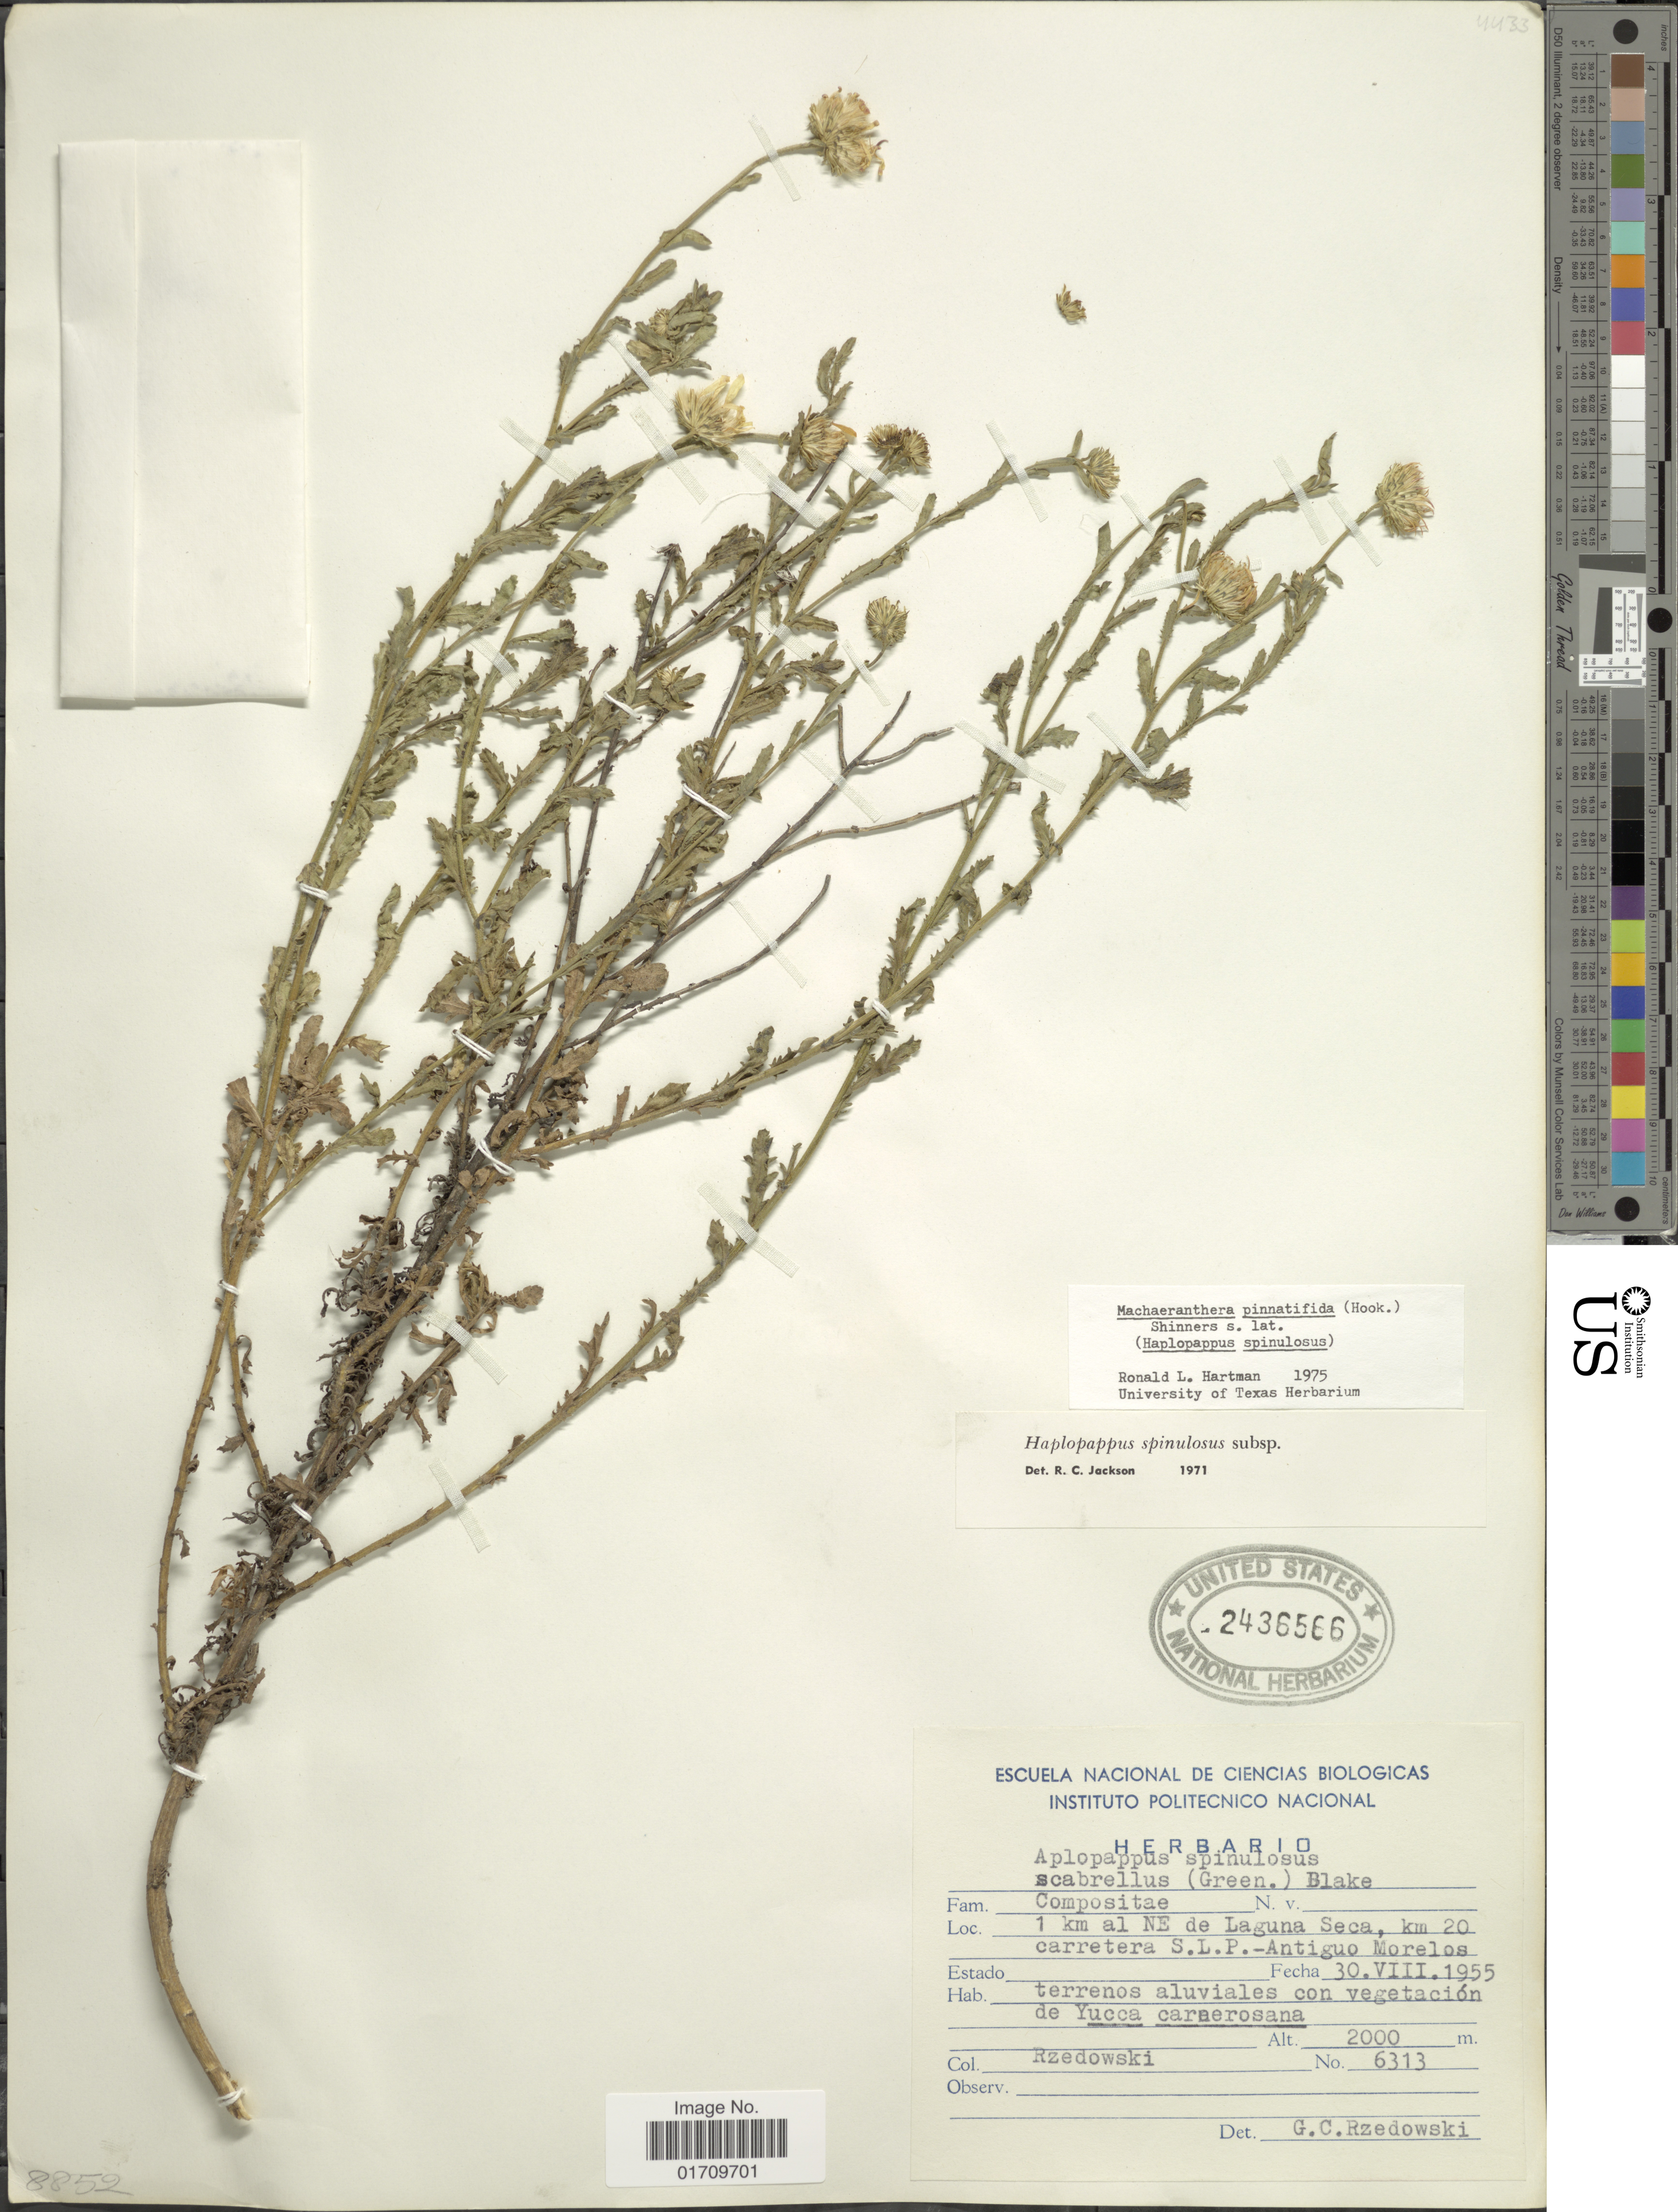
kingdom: Plantae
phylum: Tracheophyta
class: Magnoliopsida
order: Asterales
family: Asteraceae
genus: Machaeranthera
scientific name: Machaeranthera pinnatifida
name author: (Hook.) Shinners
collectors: Rzedowski, --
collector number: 6313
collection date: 1955-08-30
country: Mexico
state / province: San Luis Potosí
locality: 1 km al NE de Laguna Seca, km 20 carretera S. L. P.-Antiguo Morelos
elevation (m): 2000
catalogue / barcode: US 2436566